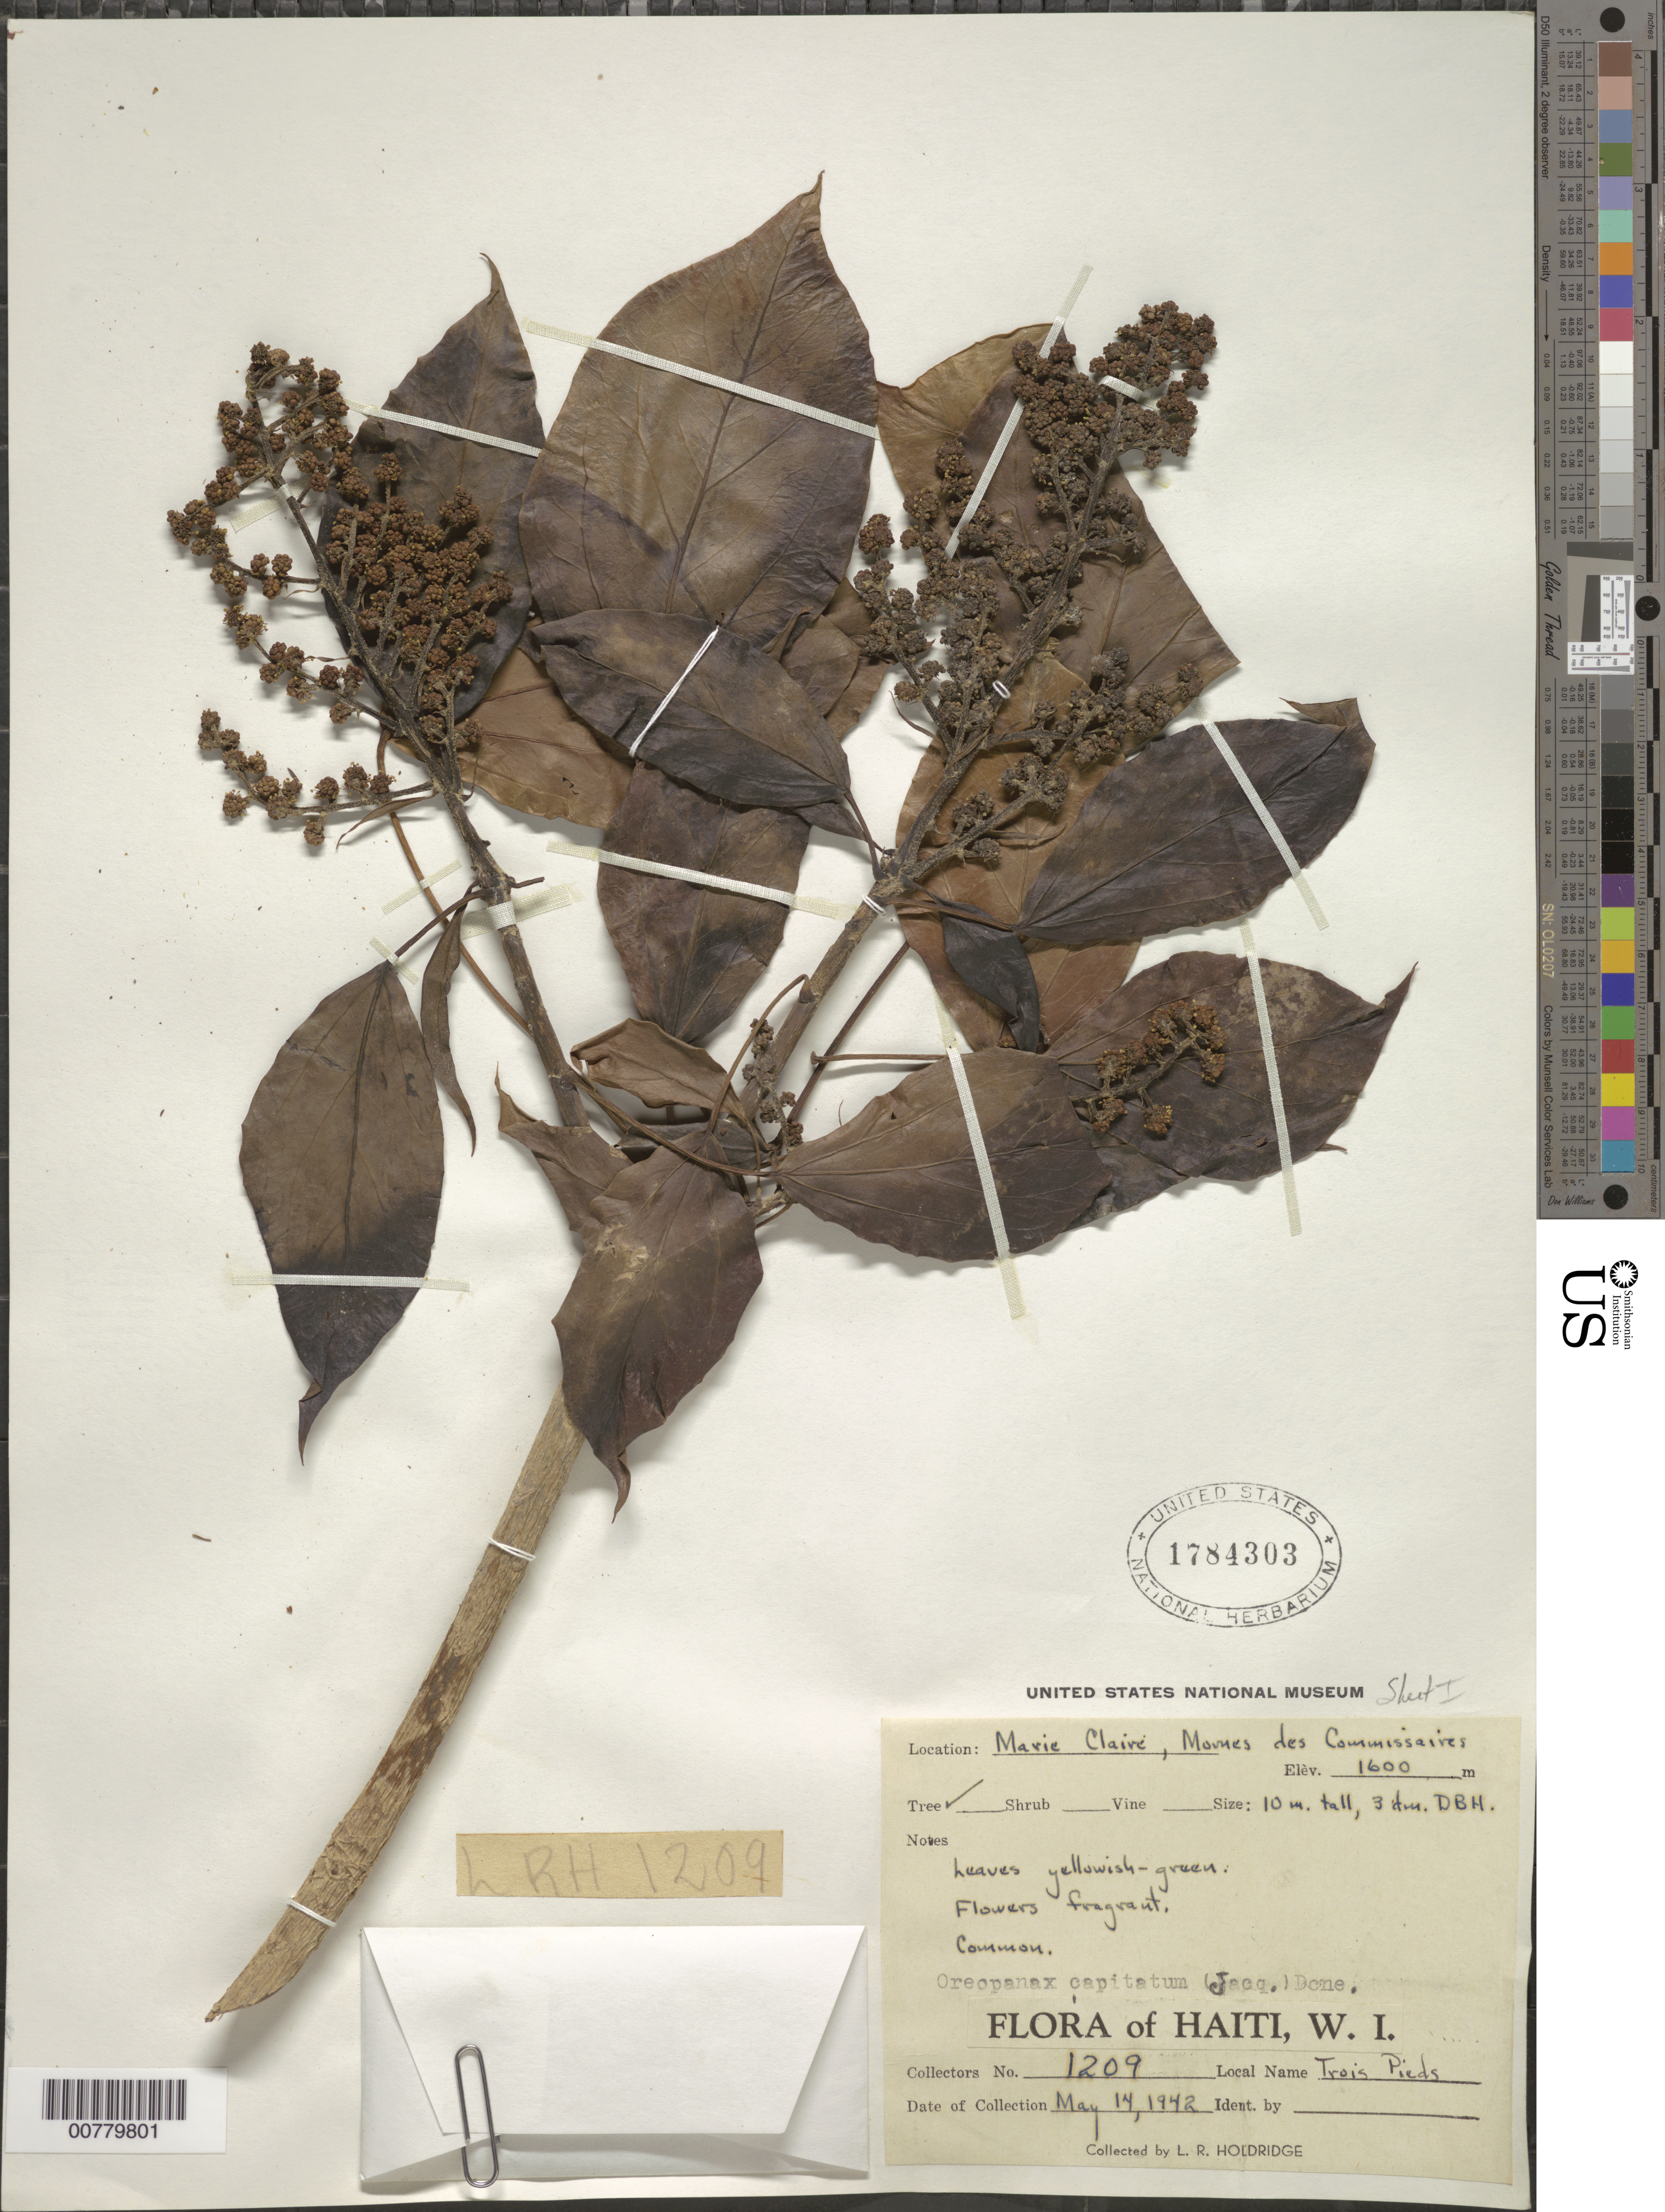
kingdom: Plantae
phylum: Tracheophyta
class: Magnoliopsida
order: Apiales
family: Araliaceae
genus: Oreopanax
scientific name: Oreopanax capitatus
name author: (Jacq.) Decne. & Planch.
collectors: L. Holdridge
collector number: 1209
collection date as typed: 14 May 1942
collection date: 1942-05-14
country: Haiti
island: Hispaniola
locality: Marie Claire, Mornes des Commissaires.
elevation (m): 1600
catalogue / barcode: US 1784303